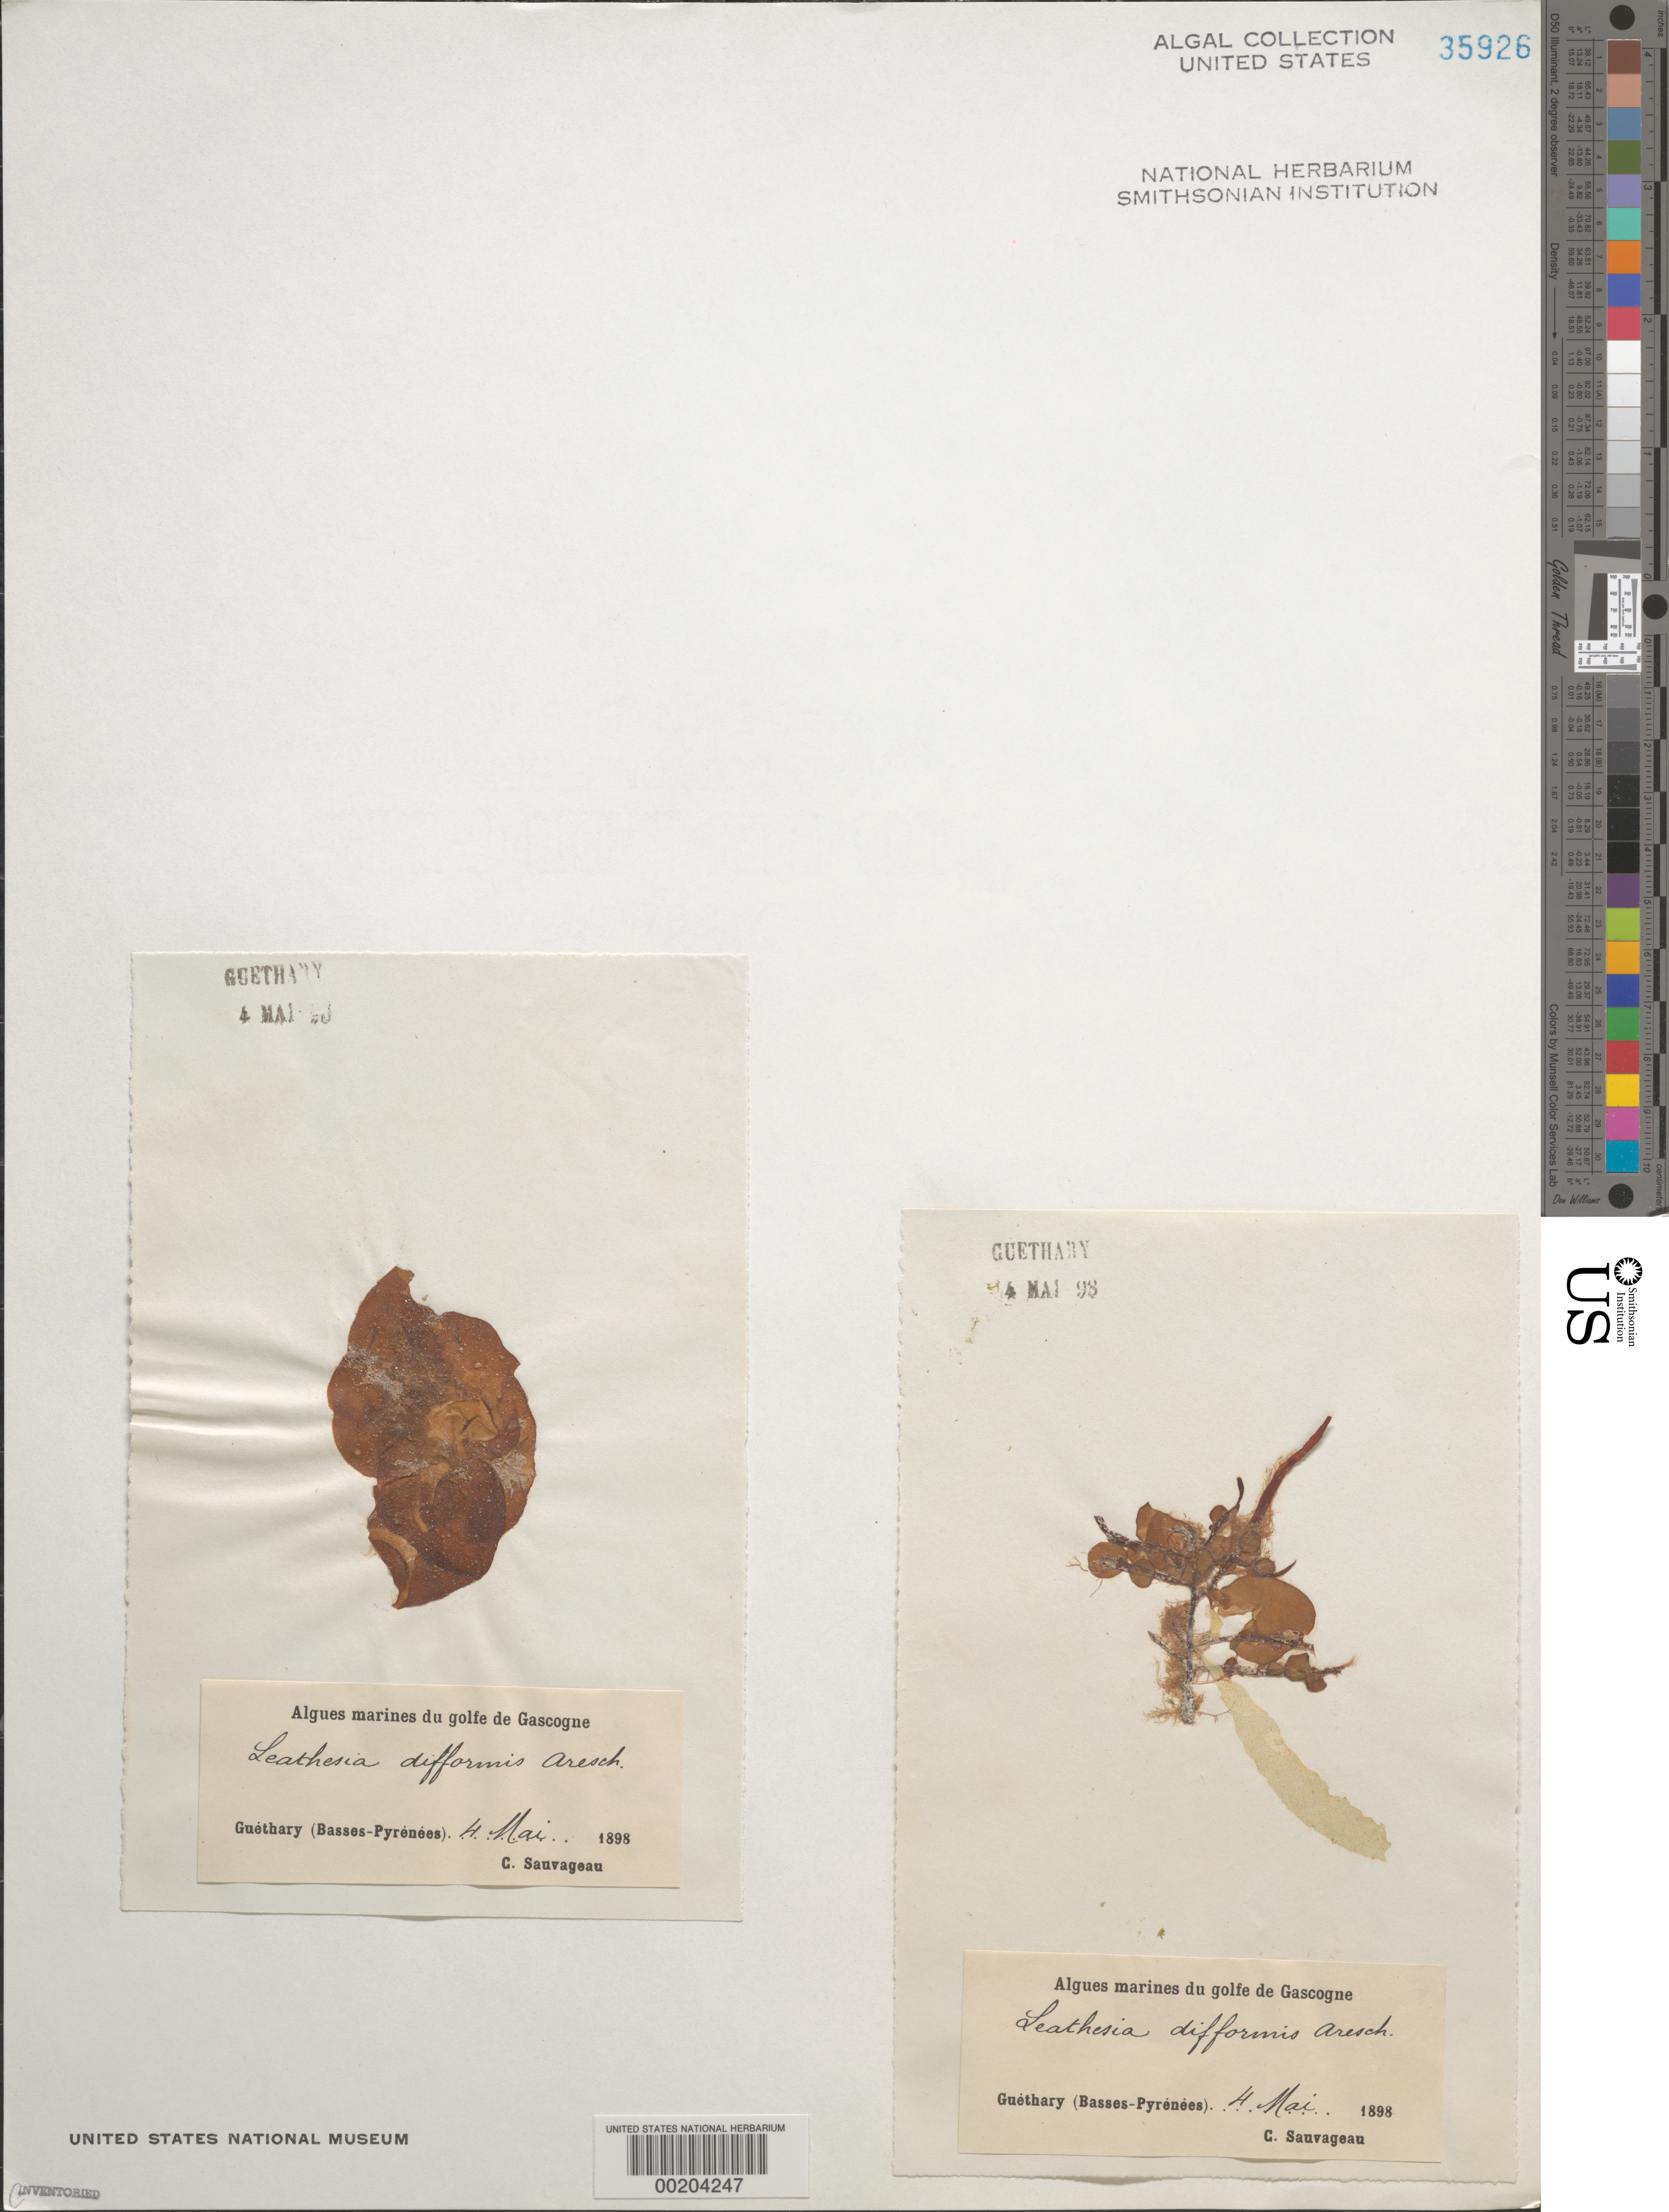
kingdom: Chromista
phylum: Ochrophyta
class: Phaeophyceae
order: Ectocarpales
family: Chordariaceae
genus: Leathesia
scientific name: Leathesia difformis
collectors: C. F. Sauvageau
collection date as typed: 04 May 1898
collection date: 1898-05-04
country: France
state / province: Nouvelle-Aquitaine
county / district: Pyrénées-Atlantiques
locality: Guethary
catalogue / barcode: US 35926